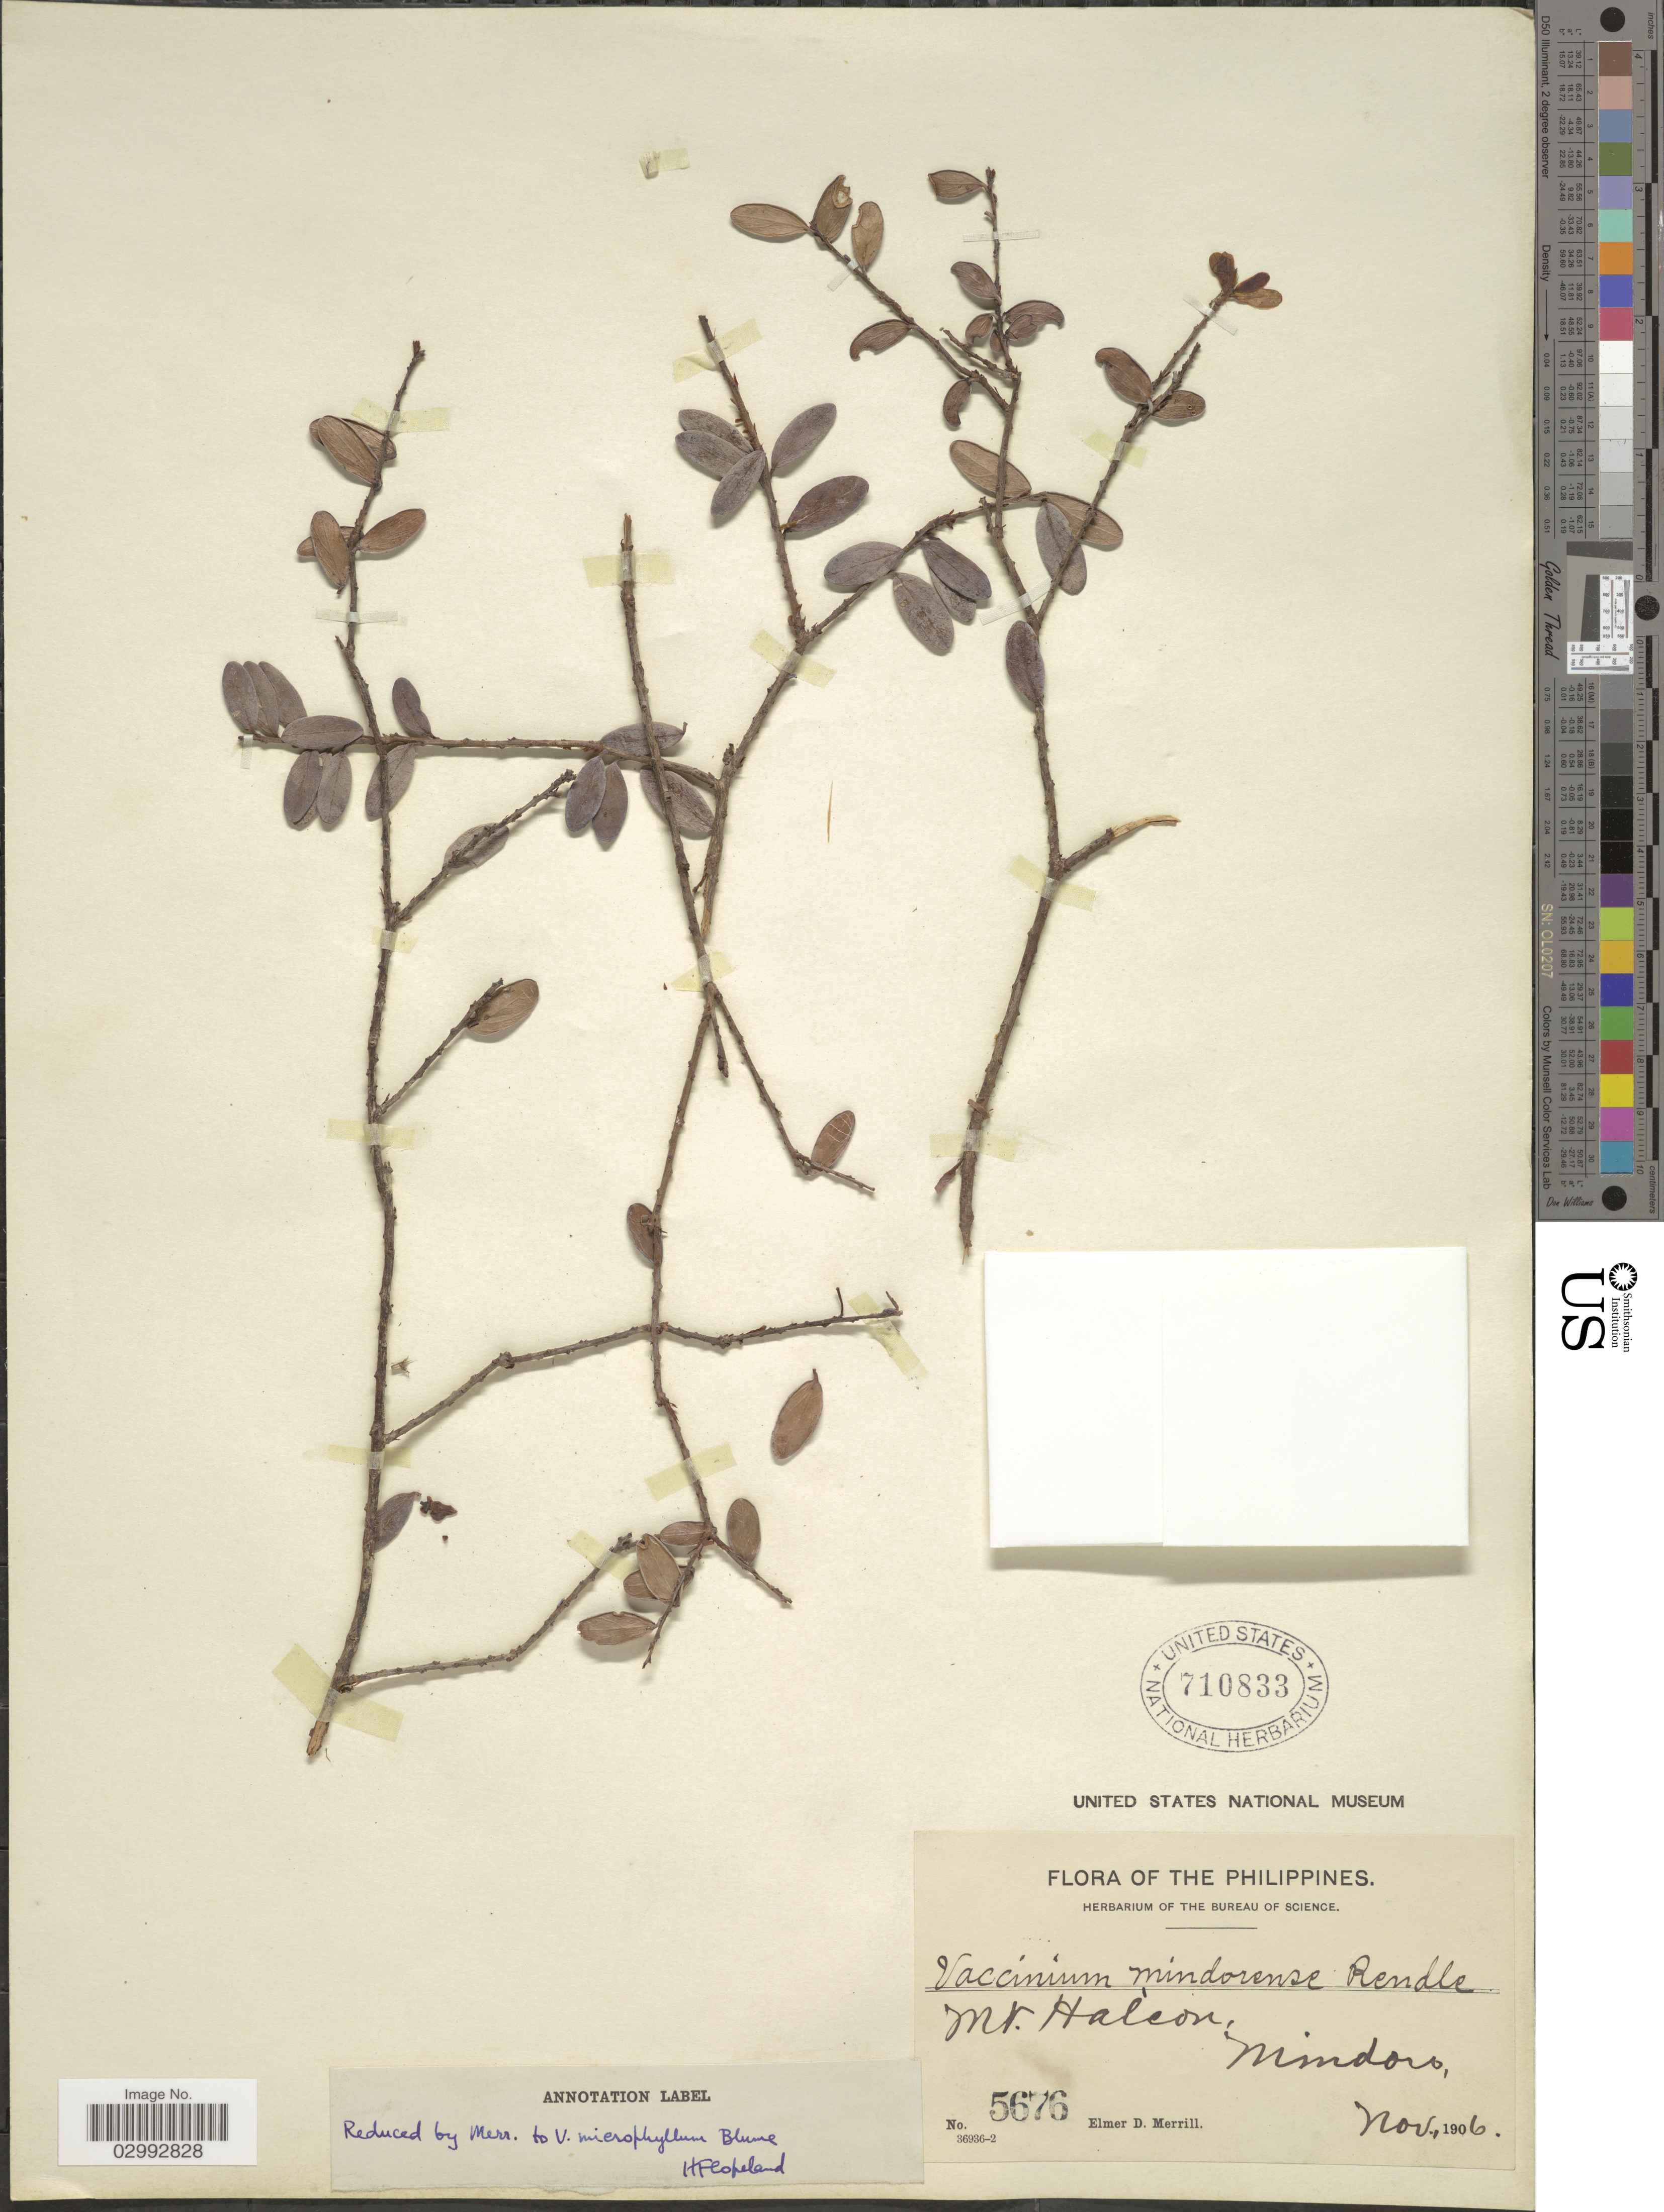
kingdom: Plantae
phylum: Tracheophyta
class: Magnoliopsida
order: Ericales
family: Ericaceae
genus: Vaccinium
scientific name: Vaccinium microphyllum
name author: Reinw. ex Blume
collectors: E. D. Merrill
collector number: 5676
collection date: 1906-11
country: Philippines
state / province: Mimaropa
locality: Mt. Halèon, Mindoro.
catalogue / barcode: US 710833